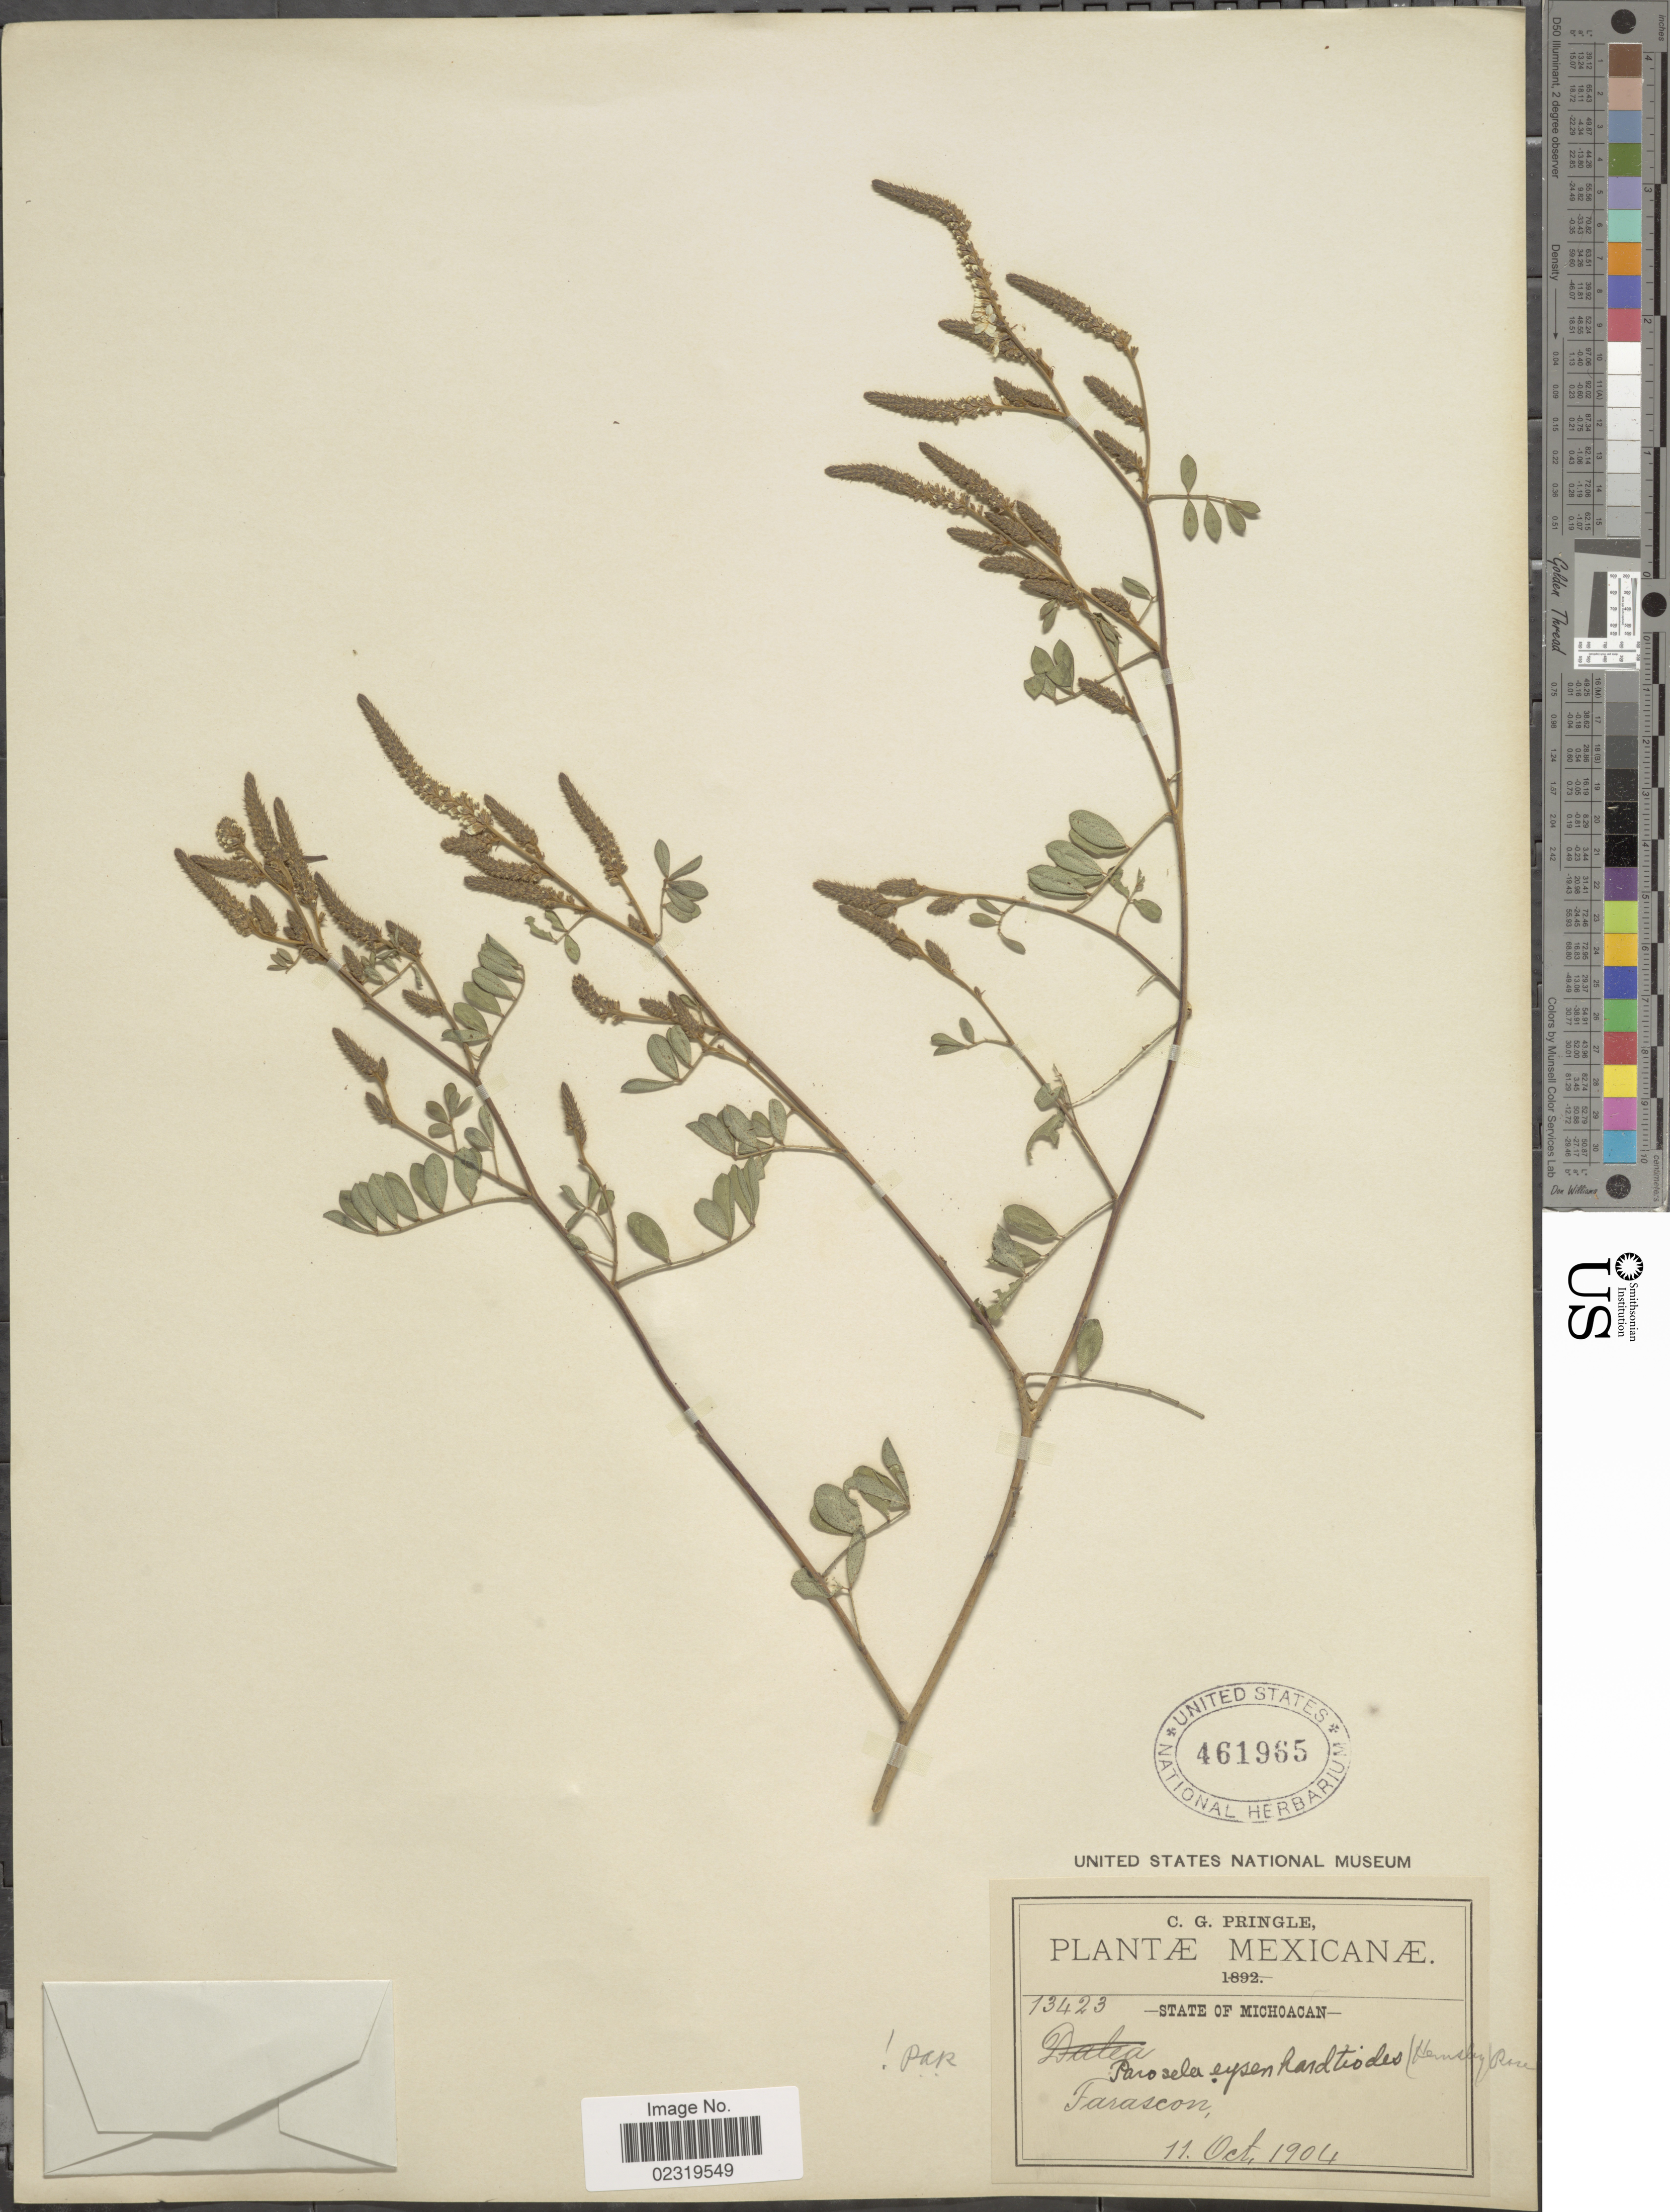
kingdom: Plantae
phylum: Tracheophyta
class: Magnoliopsida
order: Fabales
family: Fabaceae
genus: Dalea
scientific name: Dalea leucostachya var. eysenhardtioides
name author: (Hemsl.) Barneby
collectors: C. G. Pringle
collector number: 13423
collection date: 1904-10-11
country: Mexico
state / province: Michoacán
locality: Farascon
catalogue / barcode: US 461965